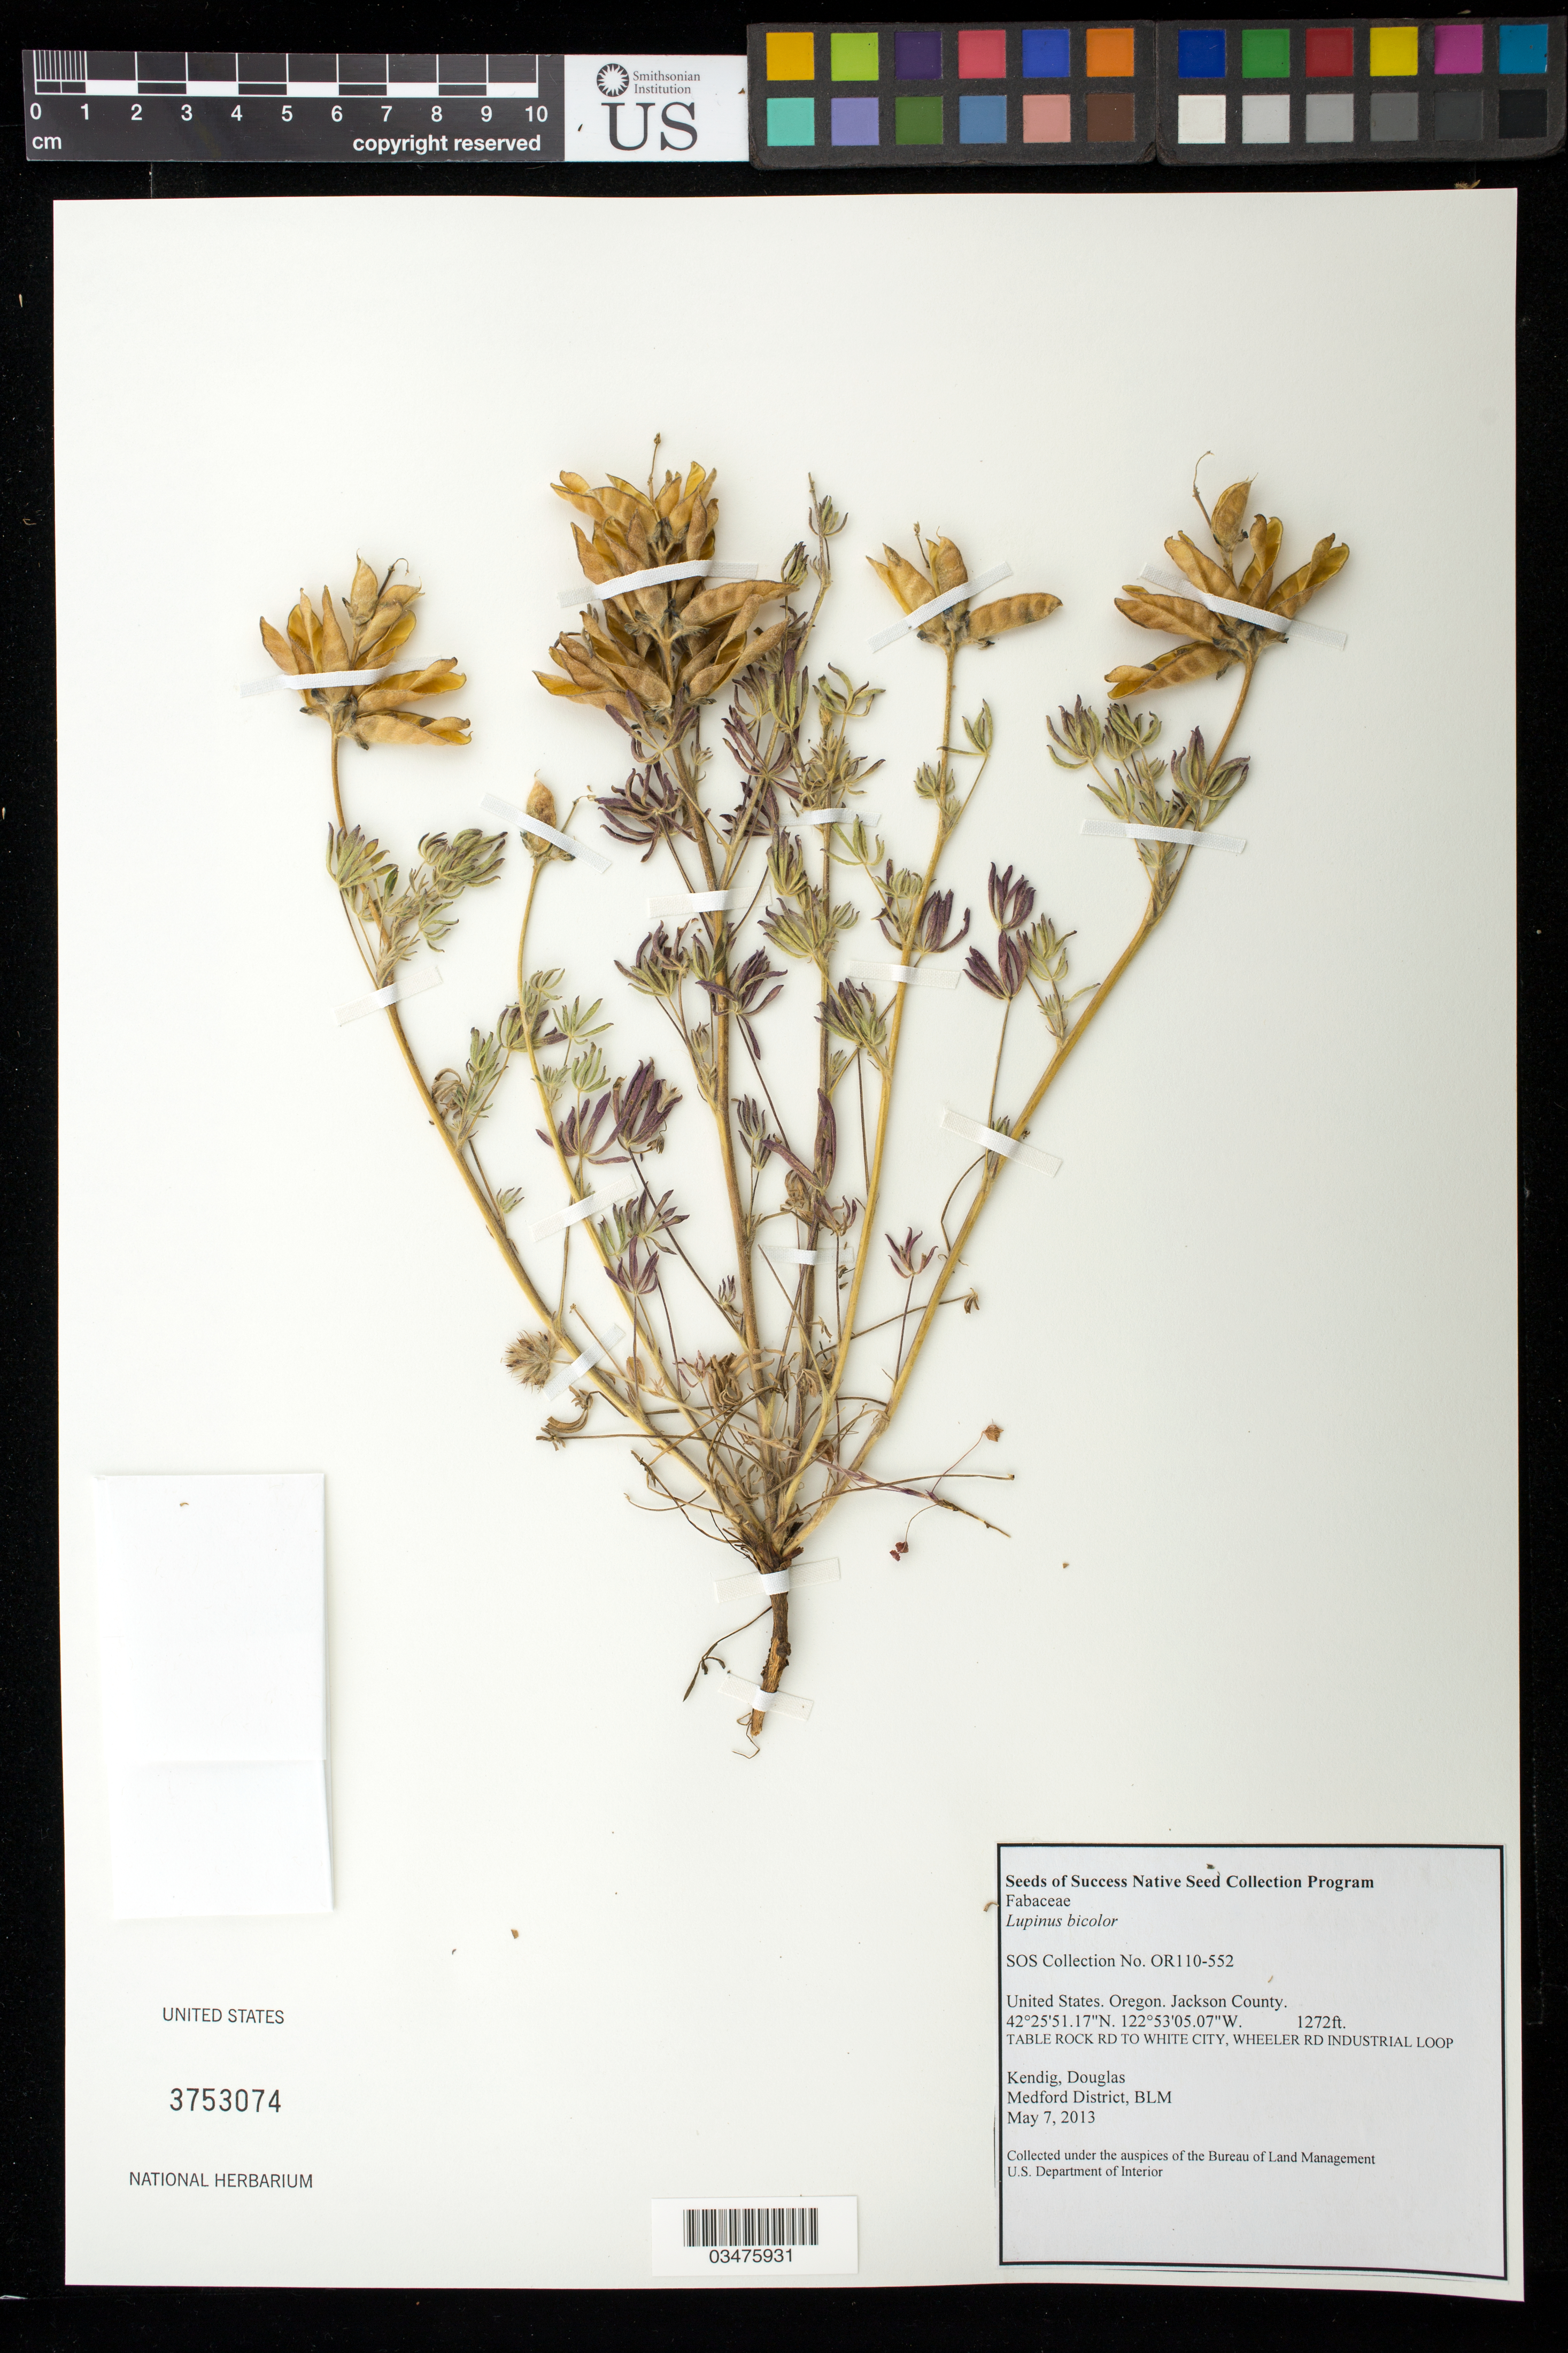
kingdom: Plantae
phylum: Tracheophyta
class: Magnoliopsida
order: Fabales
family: Fabaceae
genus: Lupinus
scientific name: Lupinus bicolor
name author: Lindl.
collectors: D. Kendig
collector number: OR110-552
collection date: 2013-05-07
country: United States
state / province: Oregon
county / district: Jackson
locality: Table Rock Rd to White City, Wheeler Rd Industrial Loop.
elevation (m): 388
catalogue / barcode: US 3753074